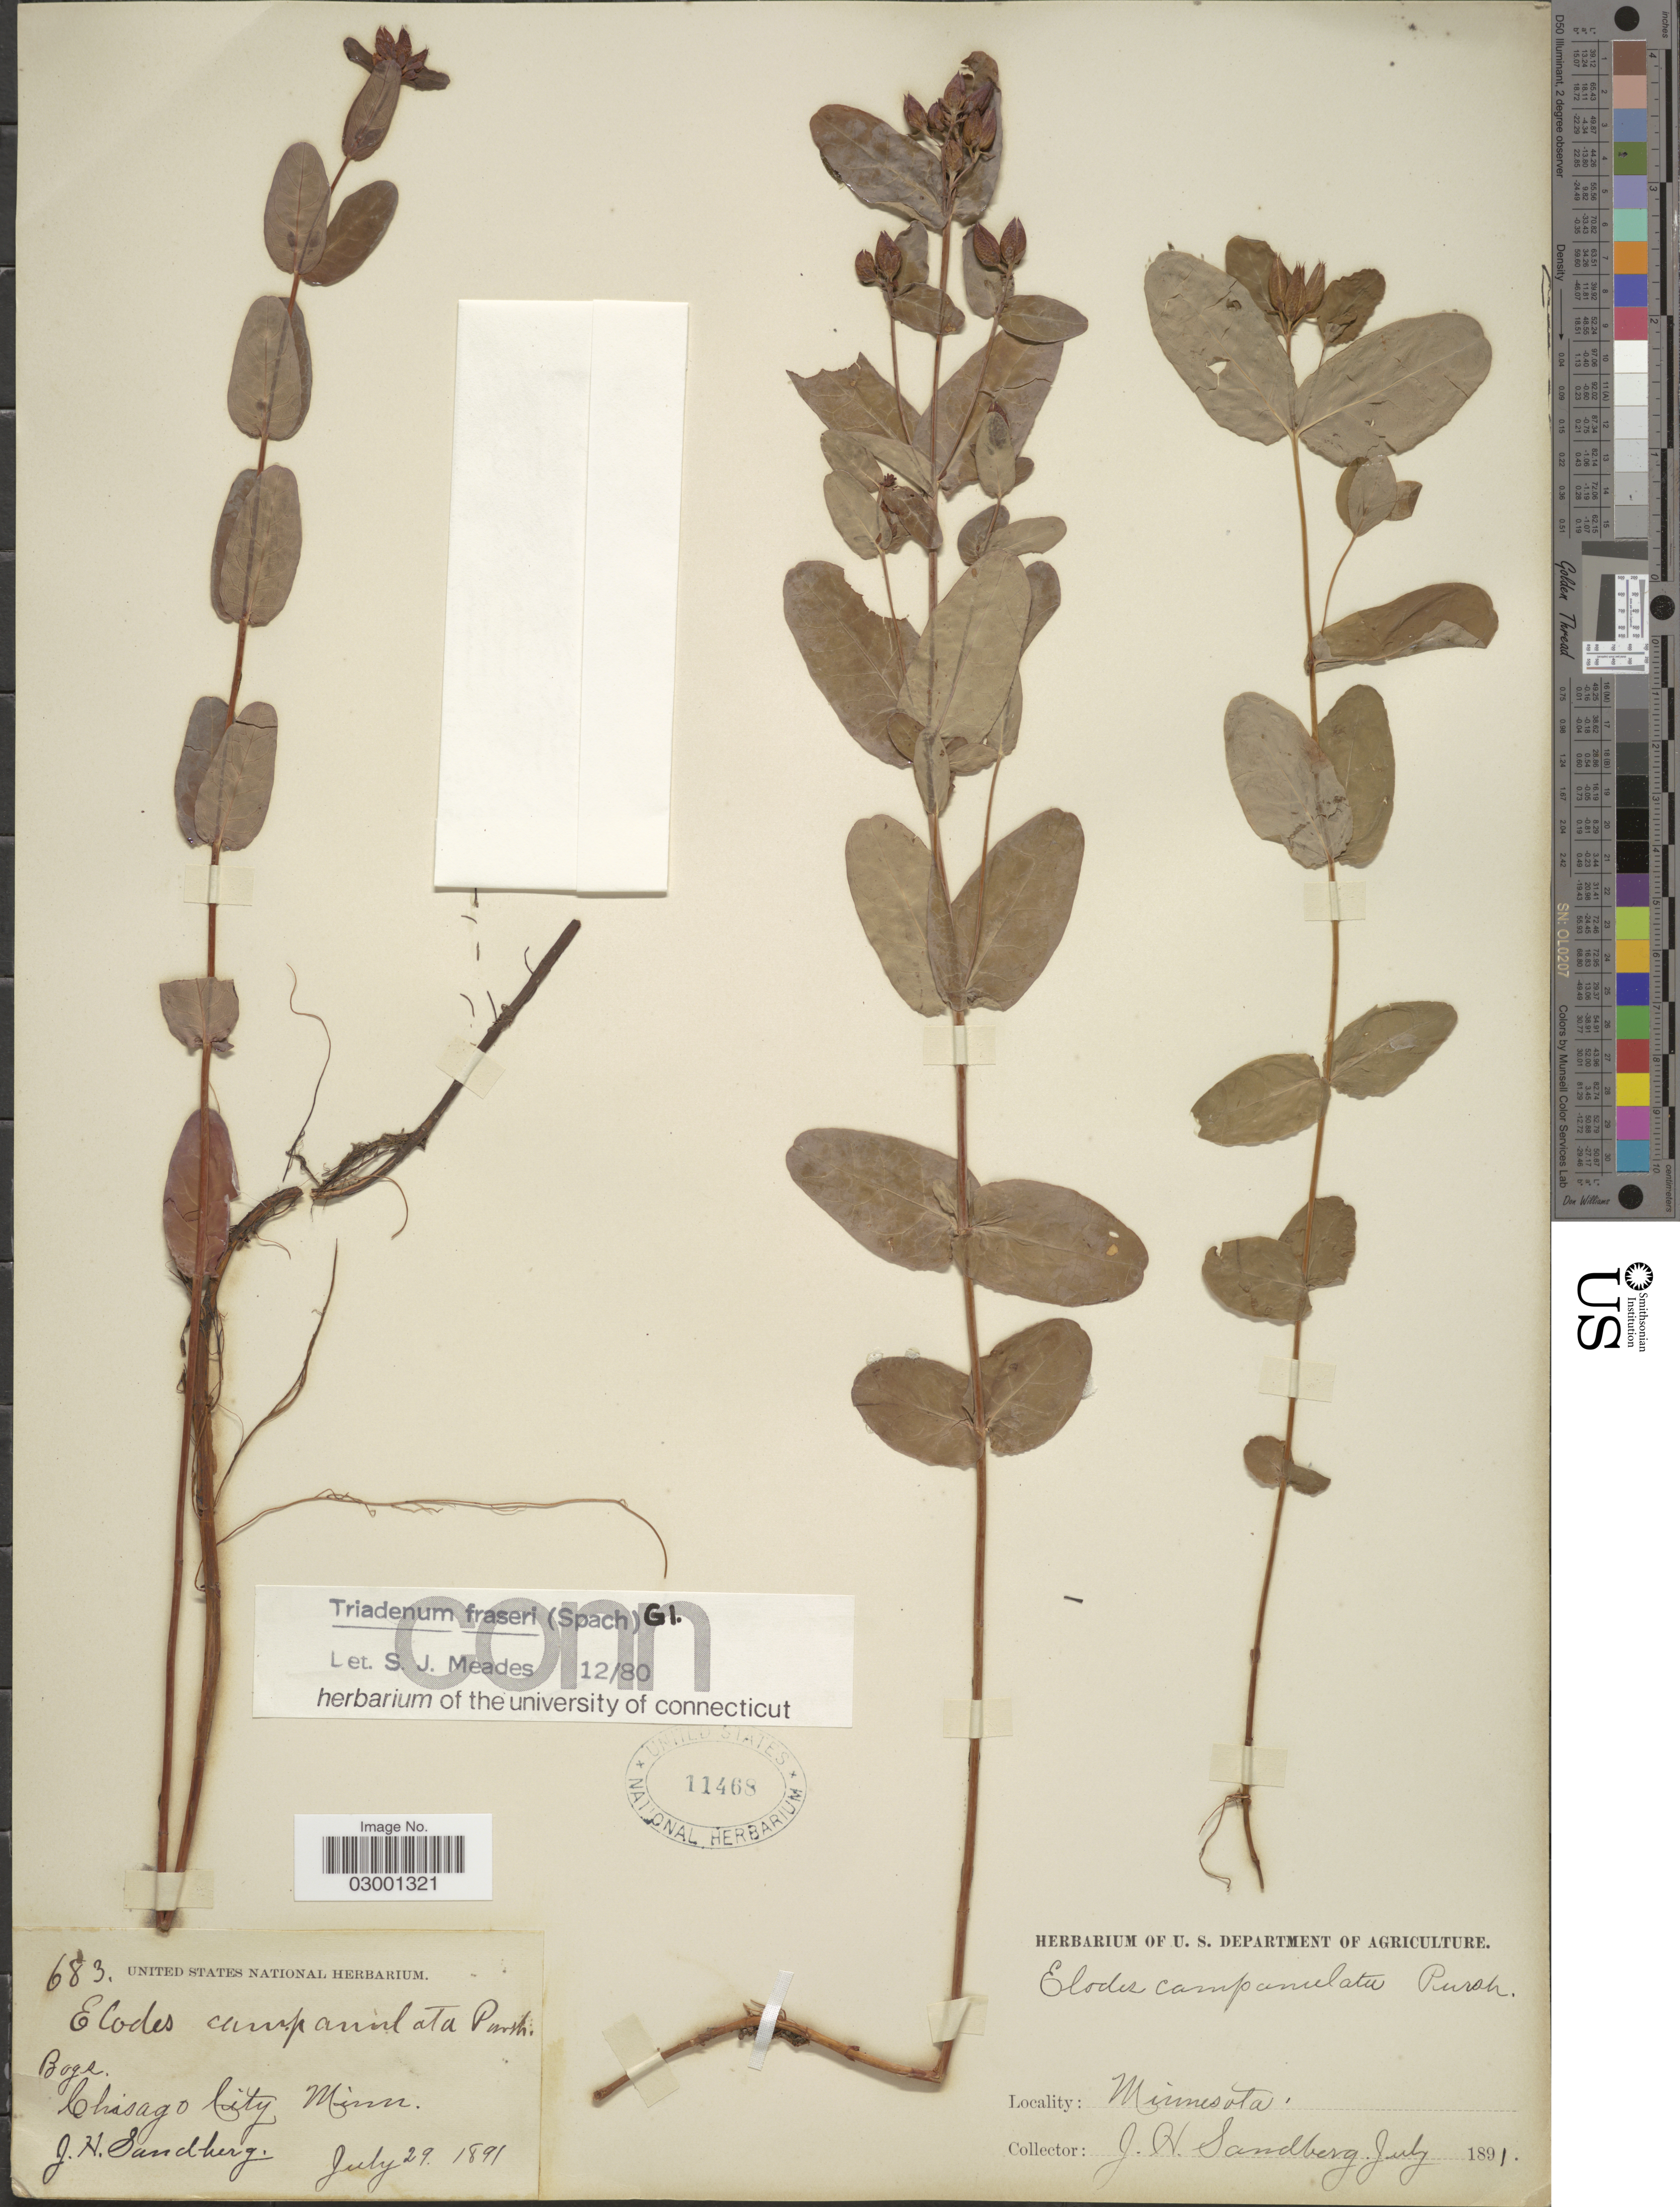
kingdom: Plantae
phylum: Tracheophyta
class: Magnoliopsida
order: Malpighiales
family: Hypericaceae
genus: Hypericum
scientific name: Hypericum fraseri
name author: Steud.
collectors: J. H. Sandberg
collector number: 683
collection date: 1891-07-29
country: United States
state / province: Minnesota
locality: Chicago City.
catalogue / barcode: US 11468